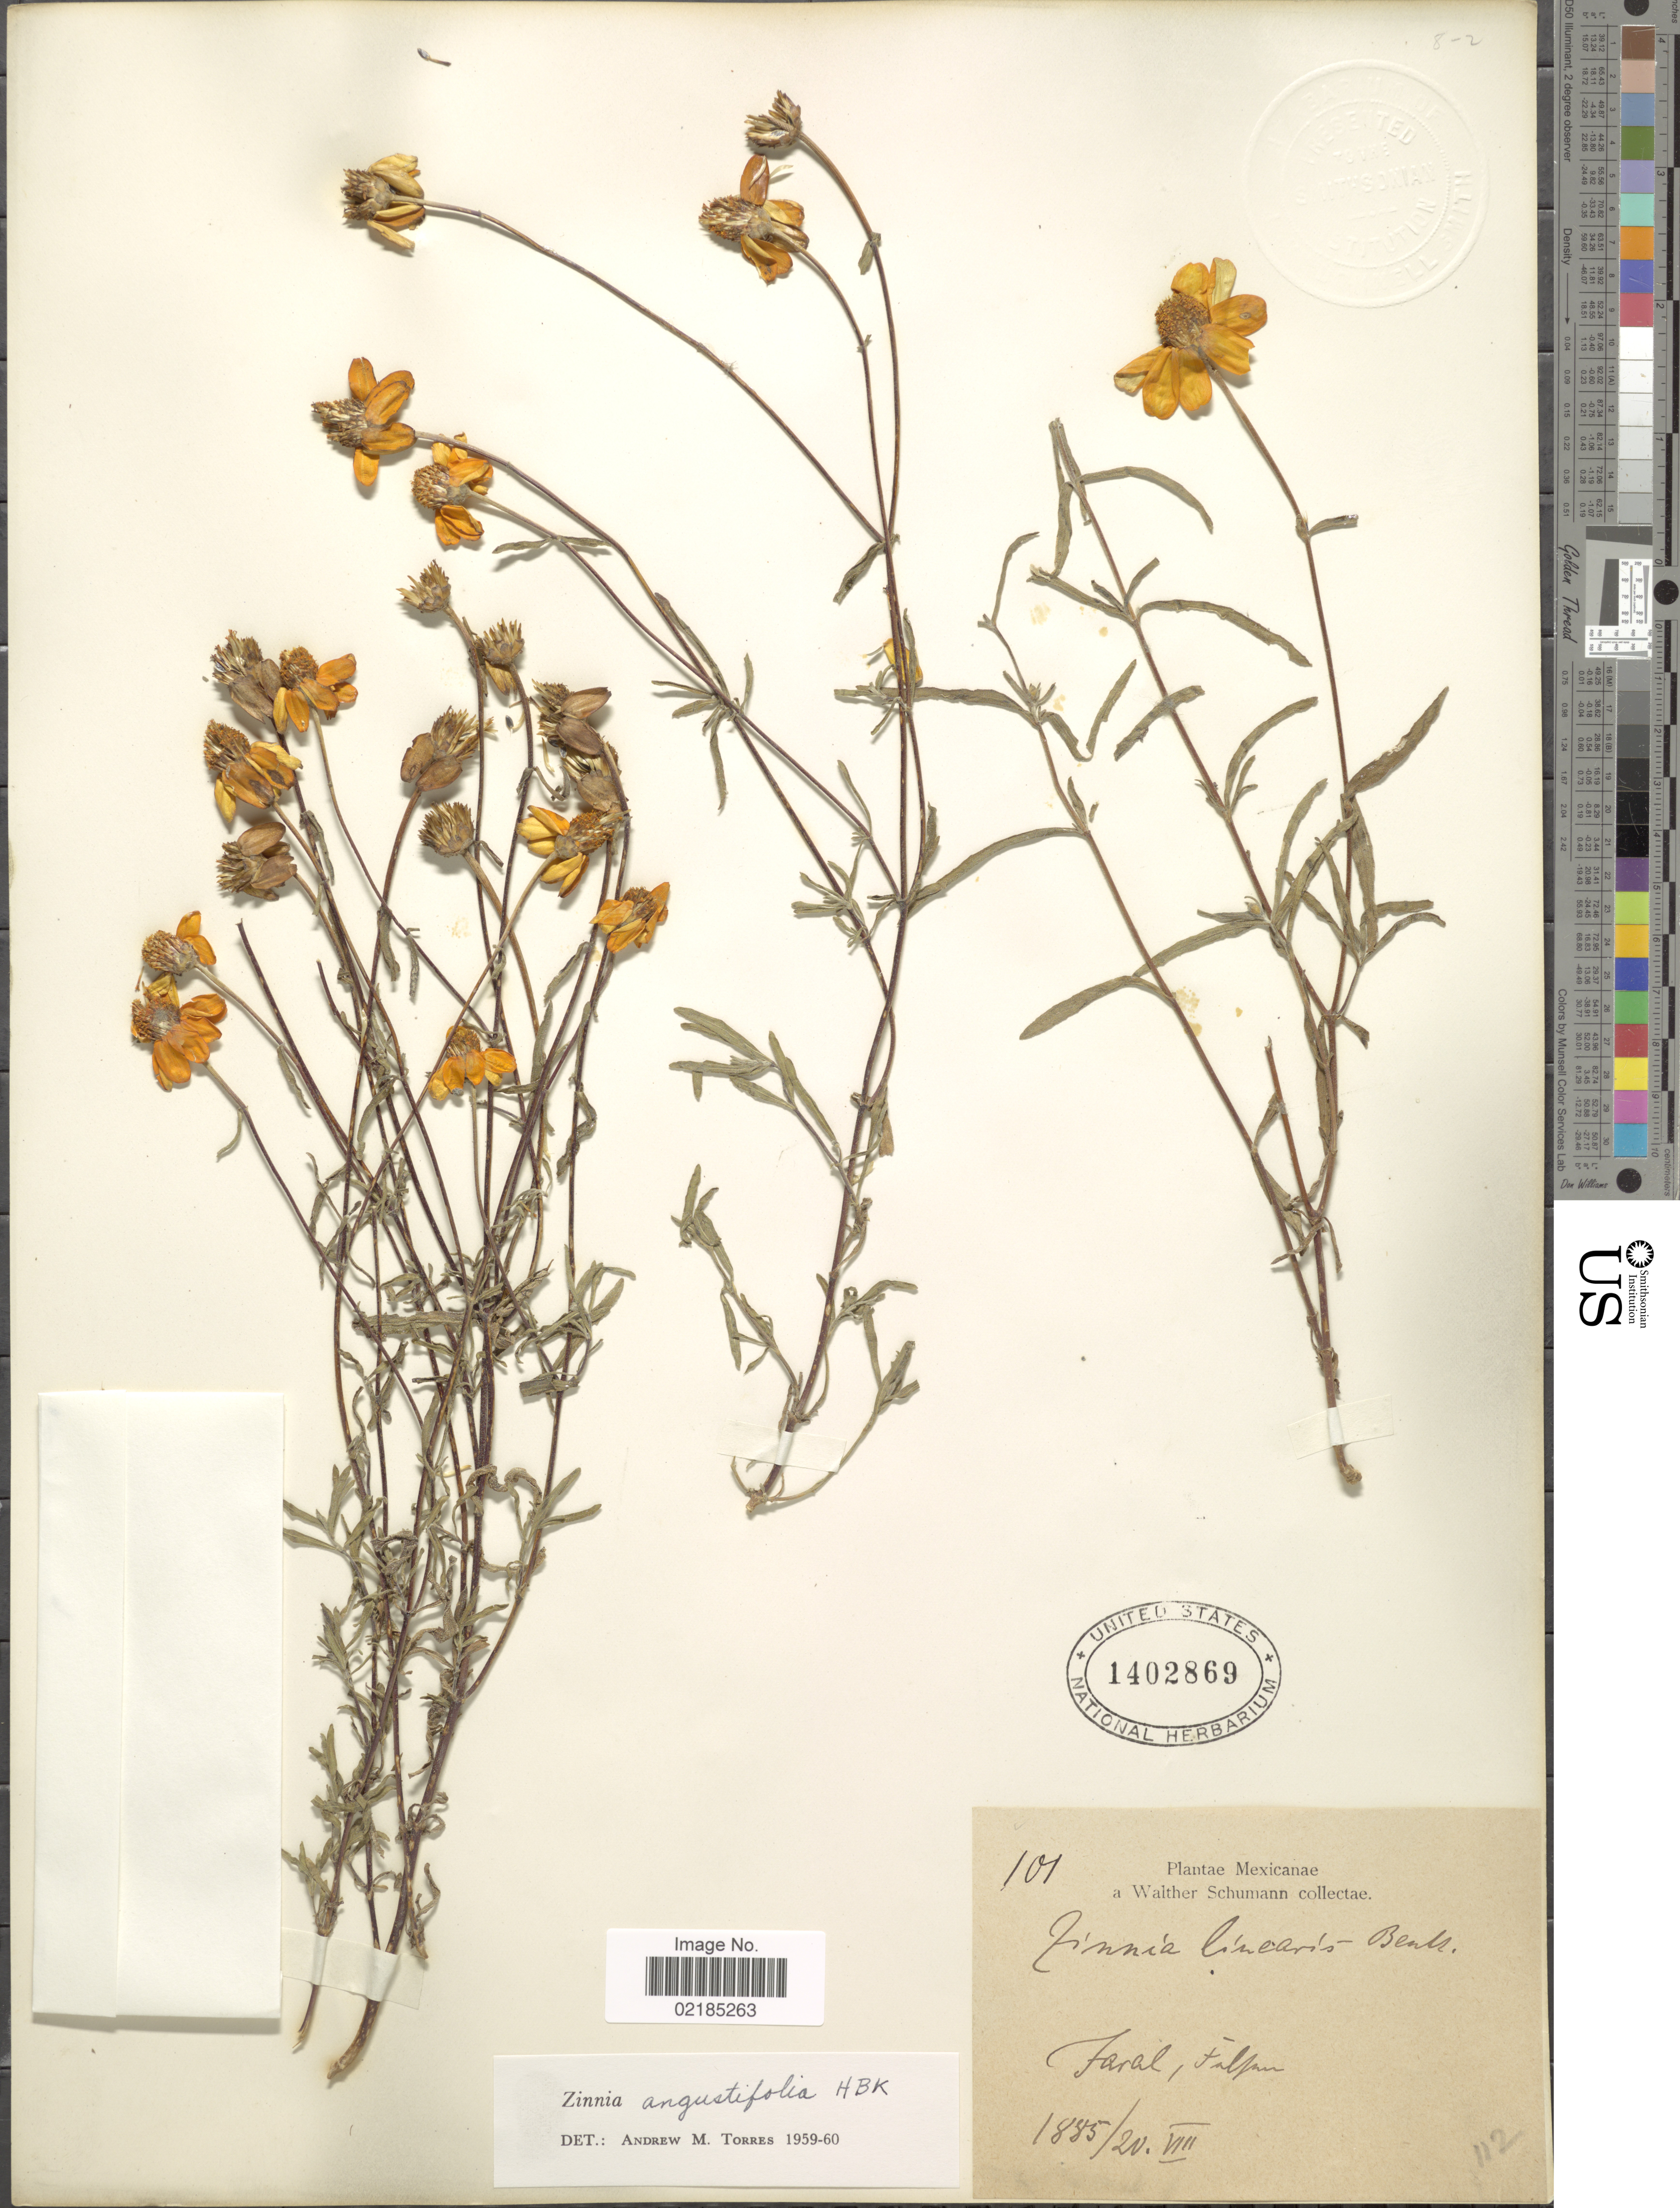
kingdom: Plantae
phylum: Tracheophyta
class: Magnoliopsida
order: Asterales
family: Asteraceae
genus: Zinnia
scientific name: Zinnia angustifolia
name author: Kunth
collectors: W. Schumann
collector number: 101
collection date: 1885-08-20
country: Mexico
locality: Faral, Talpan [interpreted]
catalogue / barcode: US 1402868